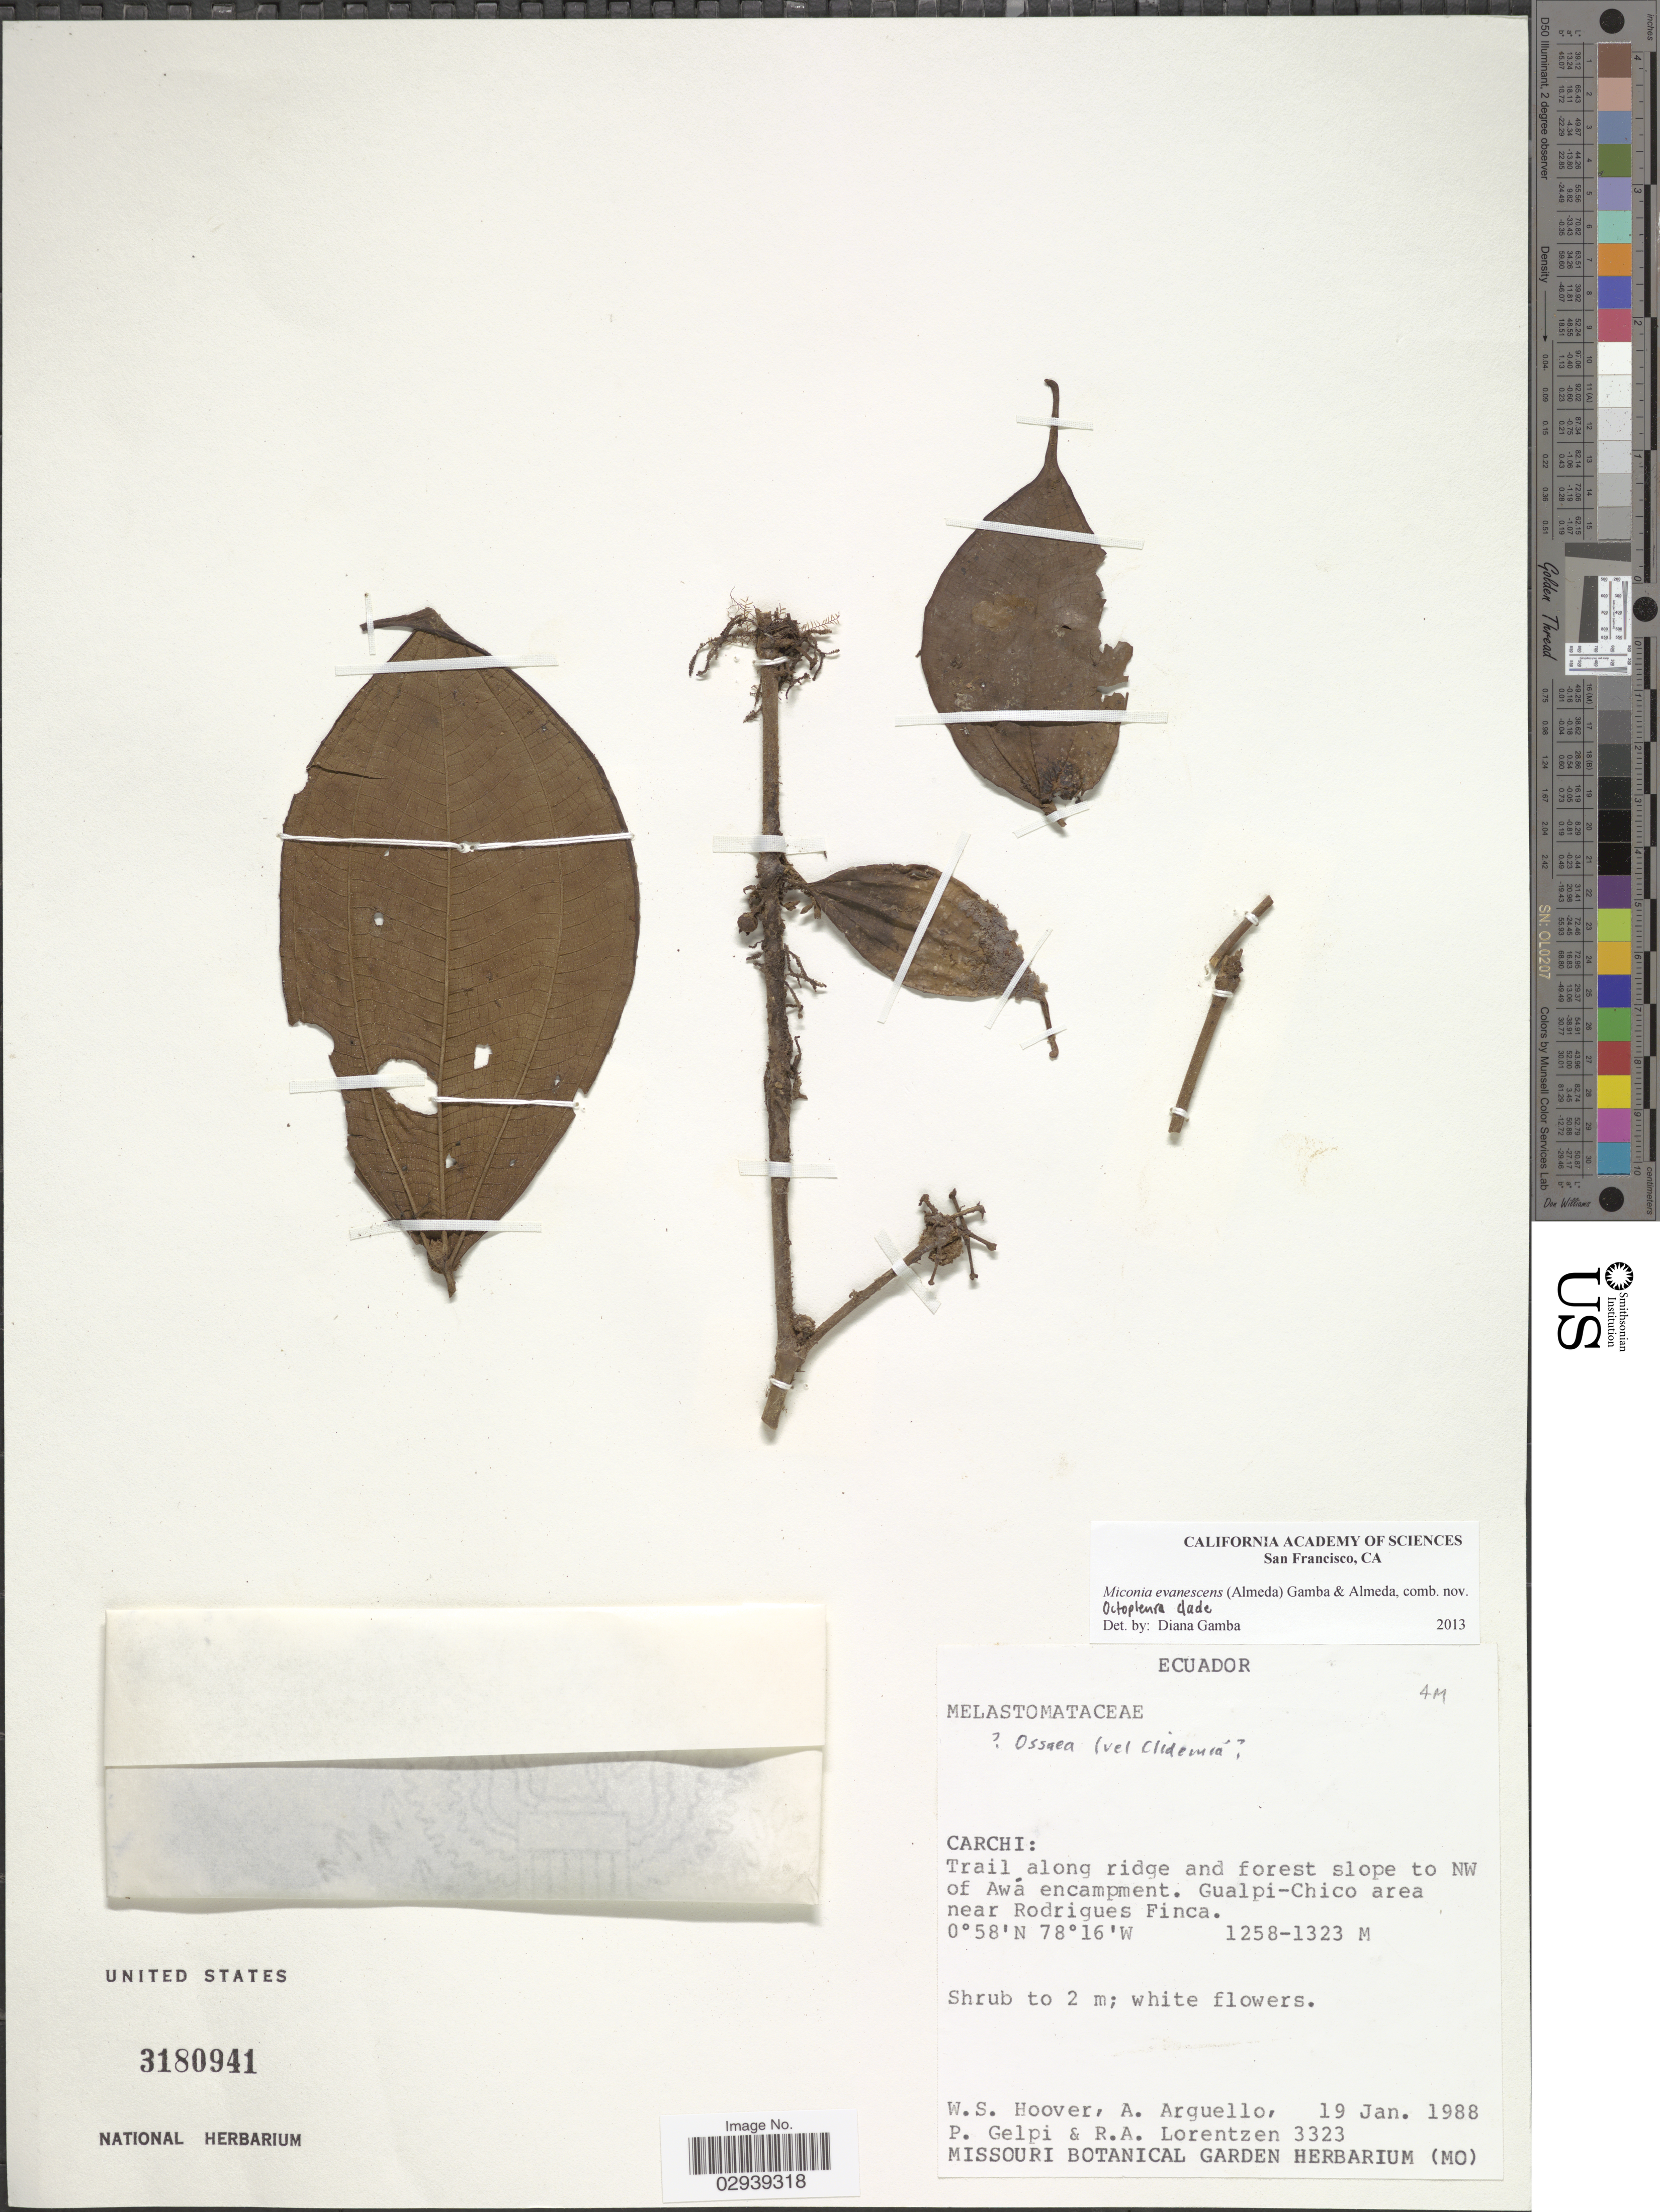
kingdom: Plantae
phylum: Tracheophyta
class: Magnoliopsida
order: Myrtales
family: Melastomataceae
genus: Miconia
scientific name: Miconia evanescens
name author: (Almeda) Gamba & Almeda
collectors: W. S. Hoover, A. Arguello, P. Gelpi & R. Lorentzen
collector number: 3323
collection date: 1988-01-19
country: Ecuador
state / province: Carchi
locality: Trail along ridge and forest slope to NW of Awá encampment. Gualpi-Chico area near Rodrigues Finca.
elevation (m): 1258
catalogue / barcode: US 3180941